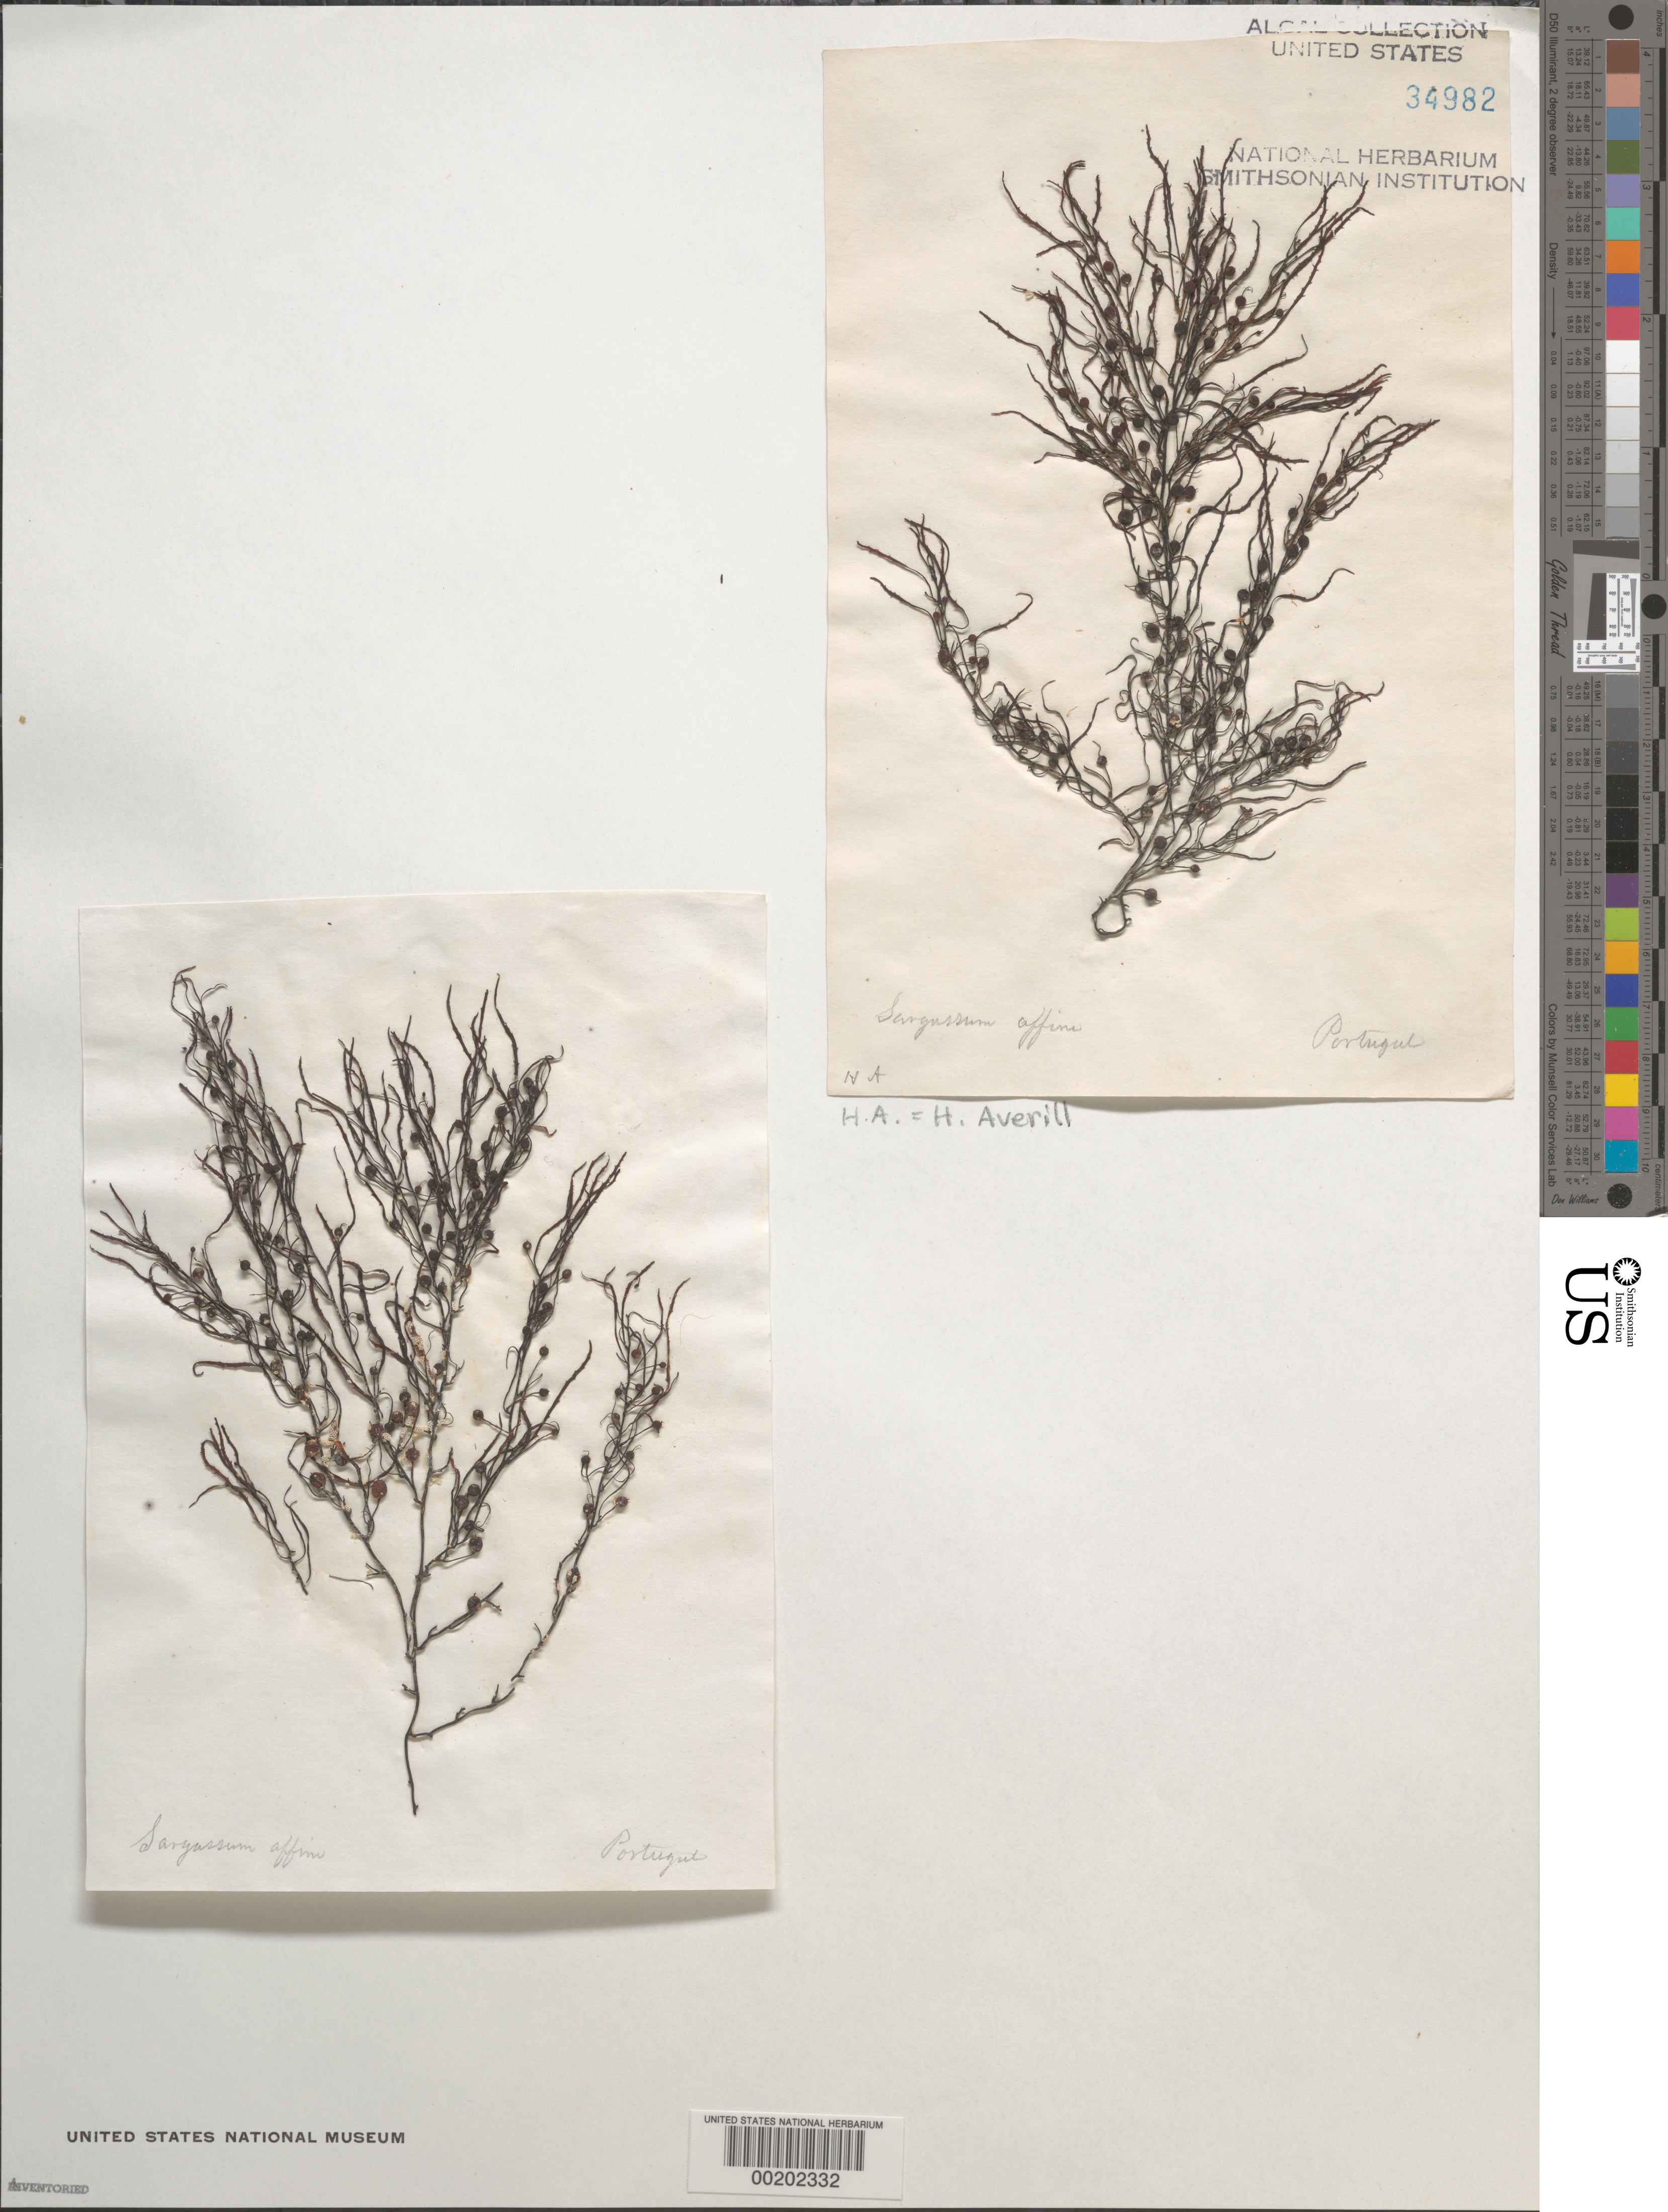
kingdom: Chromista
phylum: Ochrophyta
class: Phaeophyceae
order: Fucales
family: Sargassaceae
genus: Sargassum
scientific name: Sargassum filipendula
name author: C. Agardh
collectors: H. Averill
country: Portugal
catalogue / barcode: US 34982